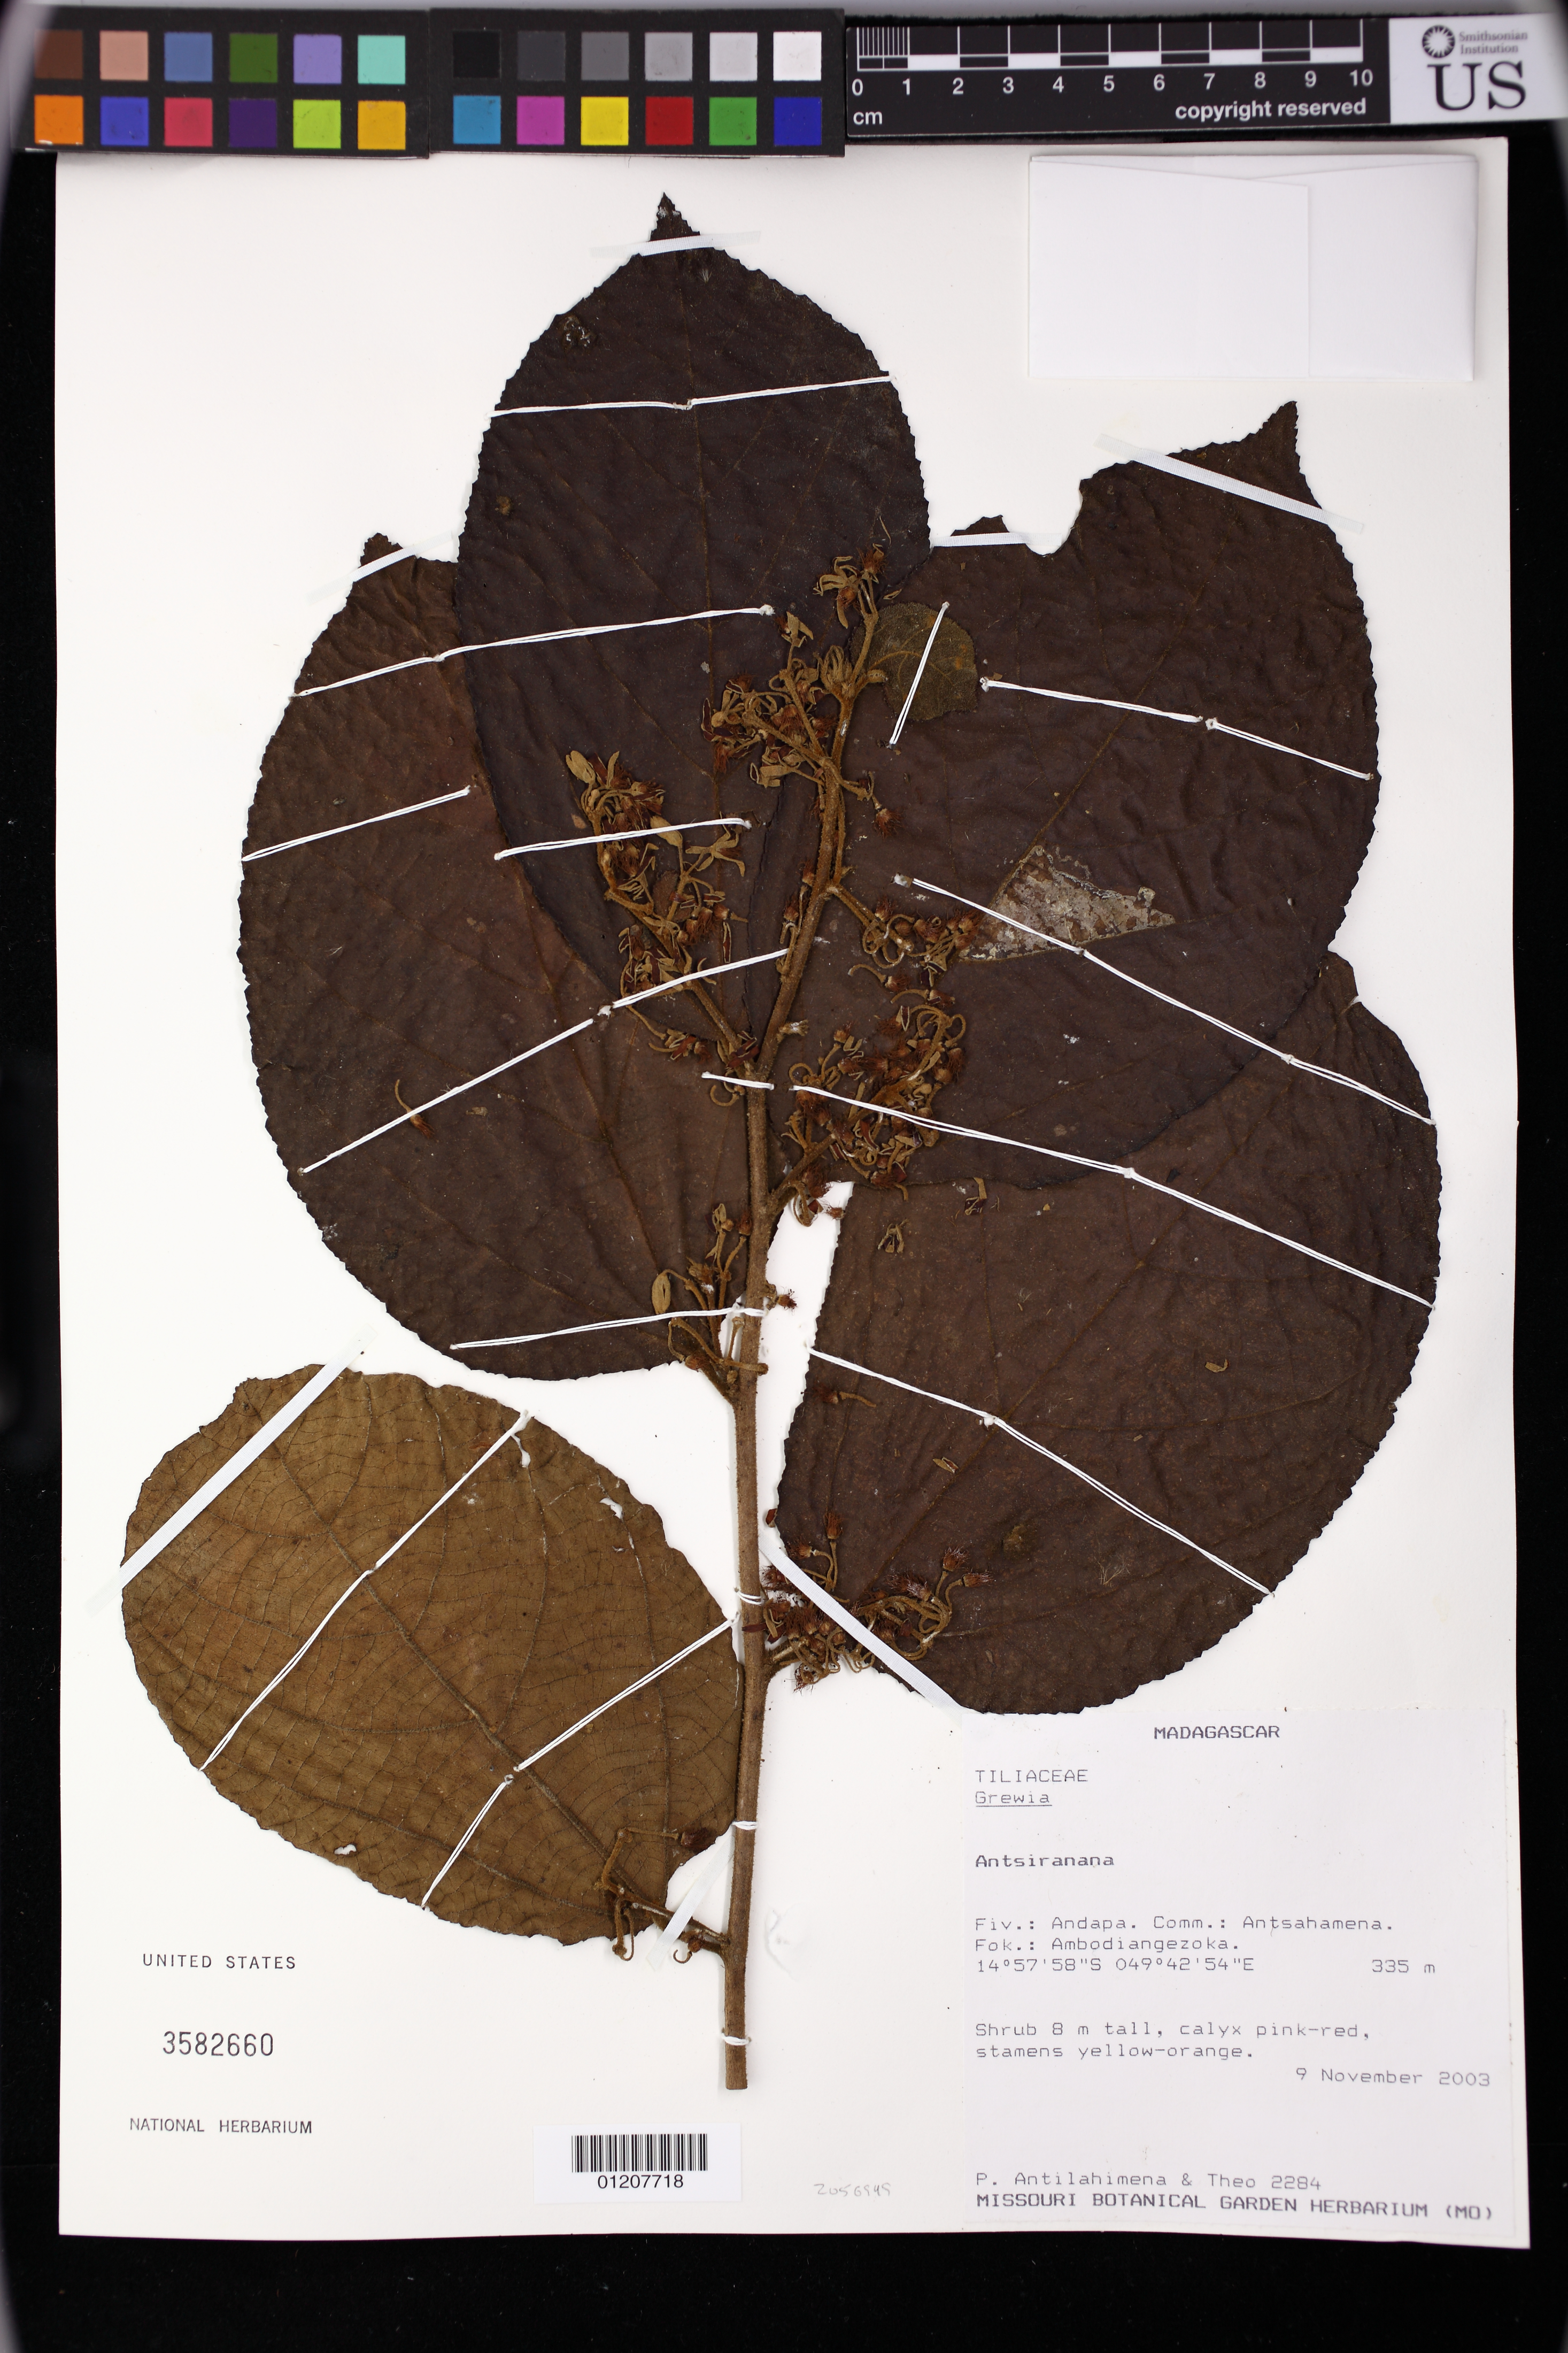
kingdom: Plantae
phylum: Tracheophyta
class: Magnoliopsida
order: Malvales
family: Malvaceae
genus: Grewia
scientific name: Grewia apetala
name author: Juss.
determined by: Dorr, Laurence J., Curator (BOT), Smithsonian Institution - National Museum of Natural History (UNITED STATES)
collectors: P. Antilahimena & Theo, --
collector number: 2284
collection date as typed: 11 Sep 2003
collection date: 2003-09-11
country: Madagascar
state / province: Sava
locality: Antsiranana. Fiv: Andapa. Comm.: Antsahamena.. Fok.: Ambodiangezoka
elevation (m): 335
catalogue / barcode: US 3582660